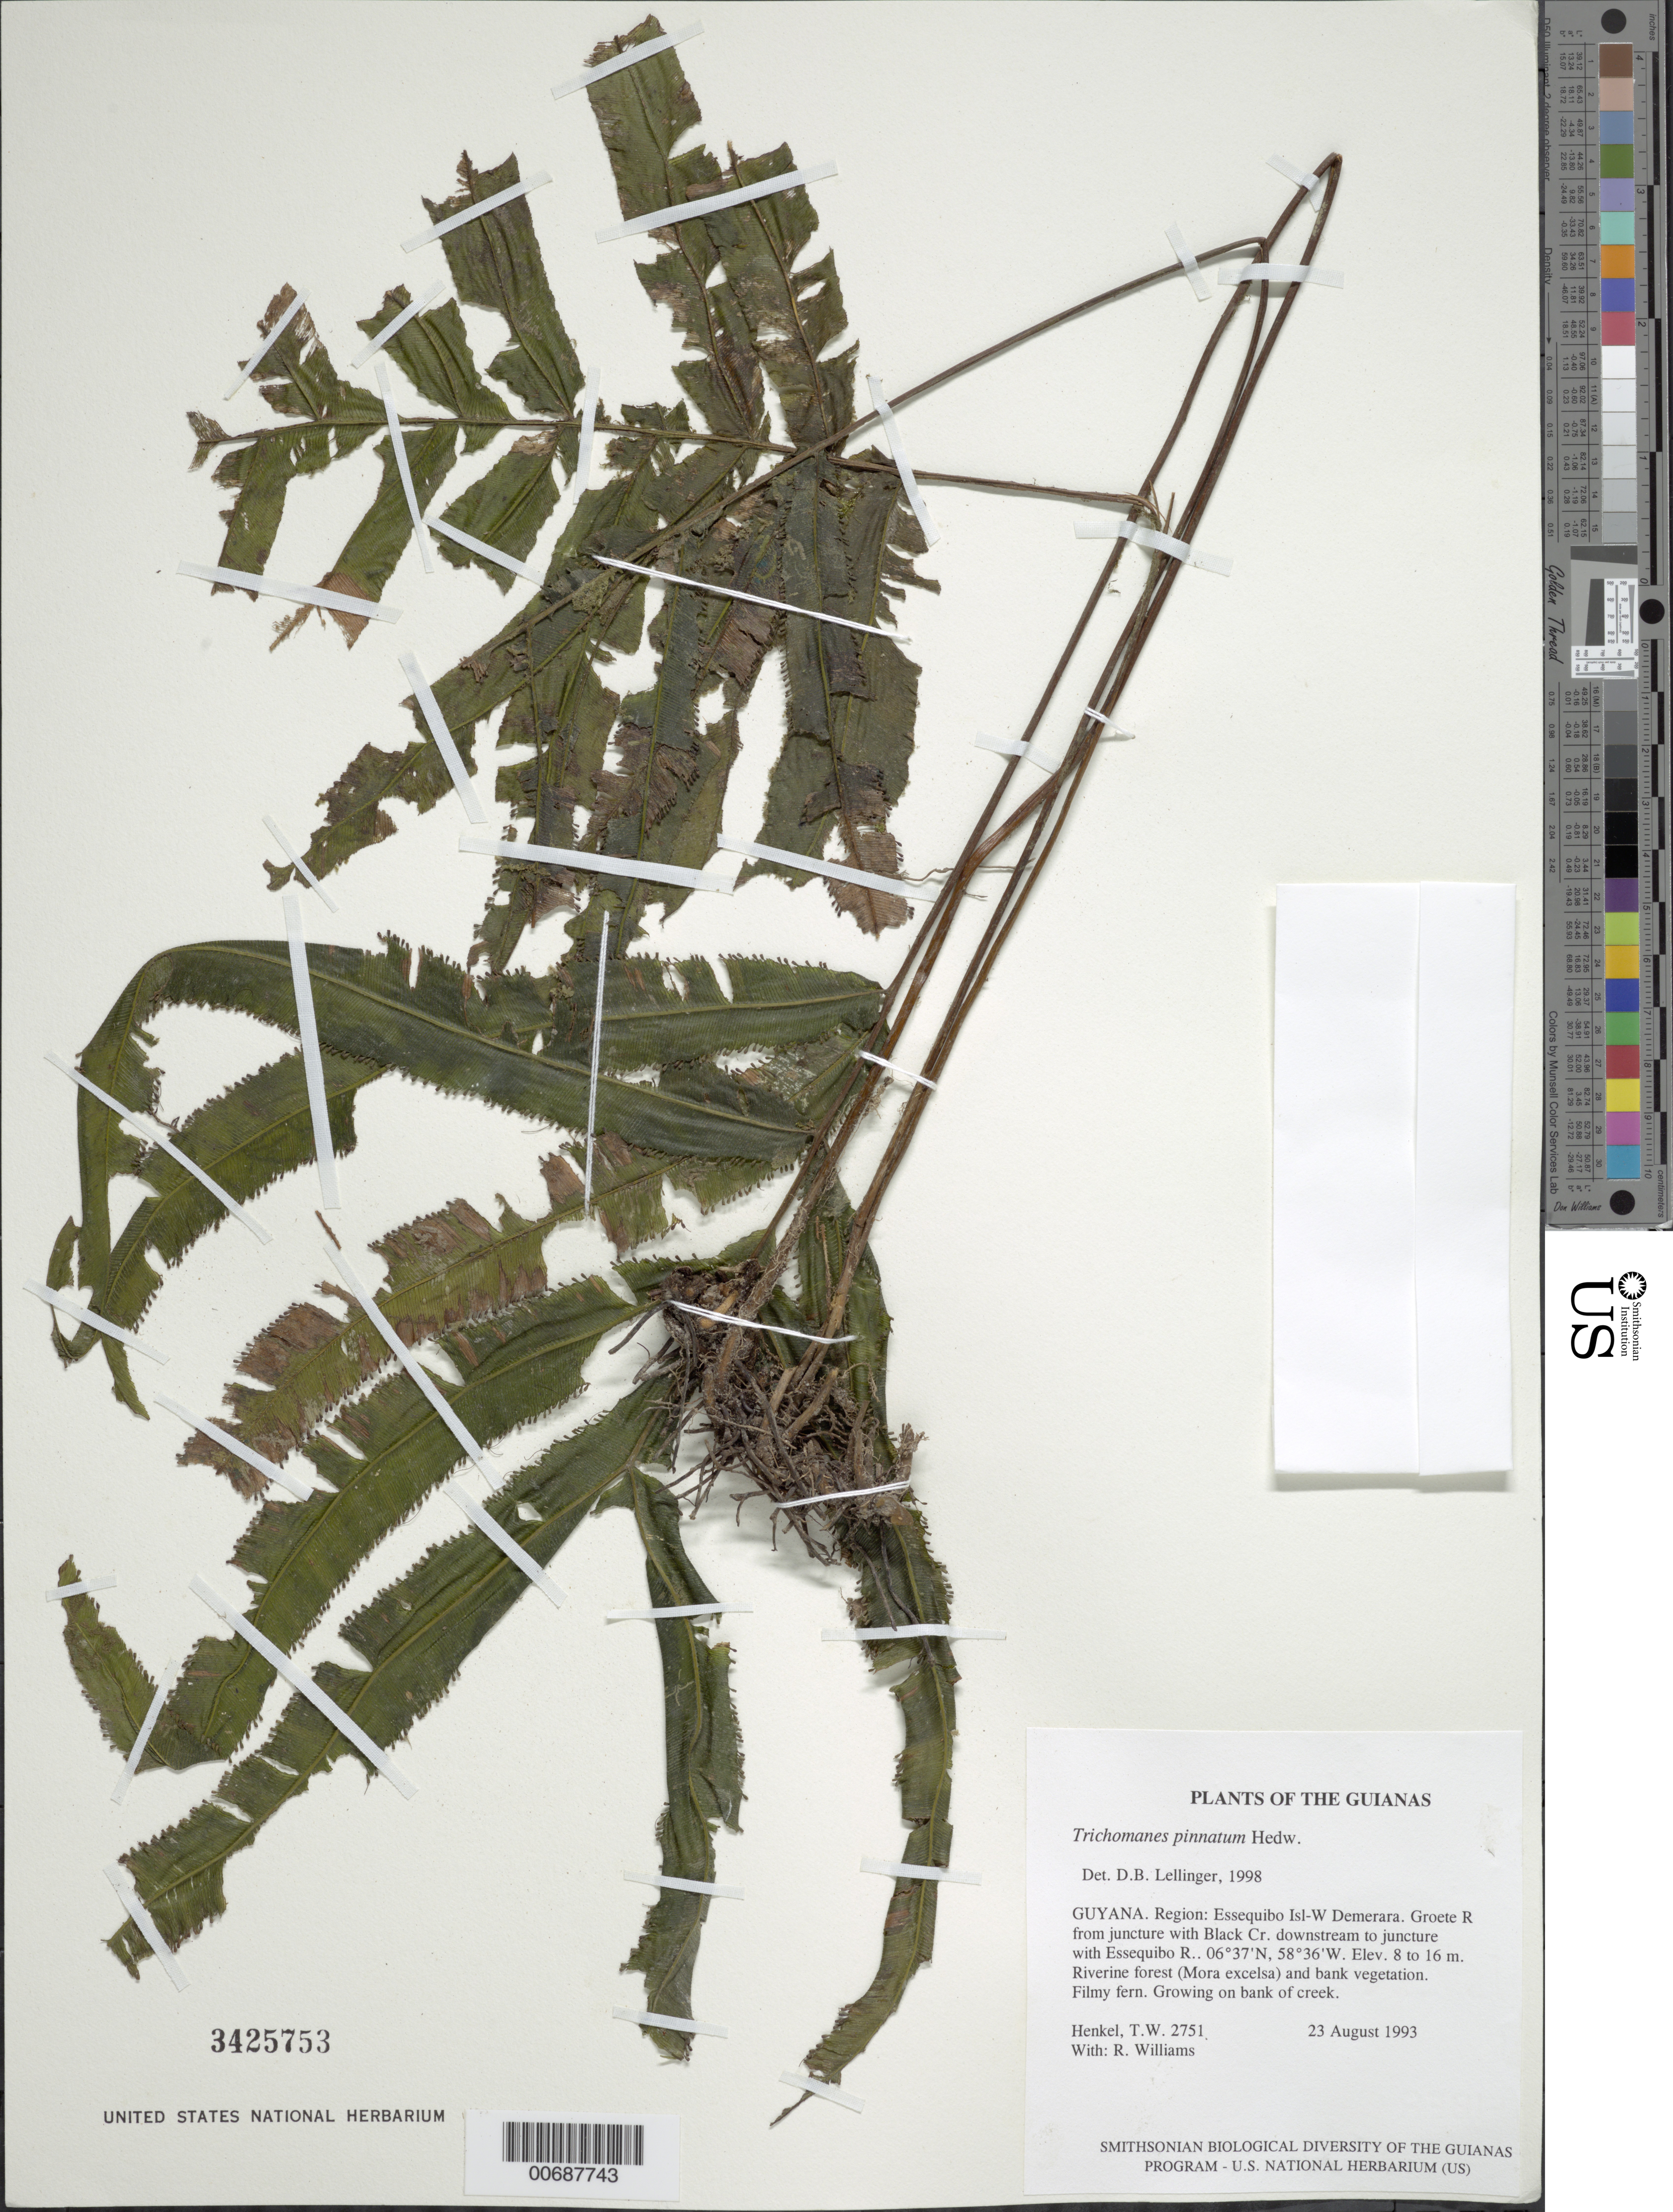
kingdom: Plantae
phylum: Tracheophyta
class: Polypodiopsida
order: Hymenophyllales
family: Hymenophyllaceae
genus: Trichomanes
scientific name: Trichomanes pinnatum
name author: Hedw.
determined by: Lellinger, David B., (BOT), Smithsonian Institution - National Museum of Natural History (UNITED STATES)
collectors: T. Henkel & R. Williams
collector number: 2751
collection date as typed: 23 August 1993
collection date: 1993-08-23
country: Guyana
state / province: Essequibo Isl-W. Demerara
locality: Groete R from juncture with Black Cr. downstream to juncture with Essequibo R.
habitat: Riverine forest (Mora excelsa) and bank vegetation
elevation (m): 8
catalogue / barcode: US 3425753